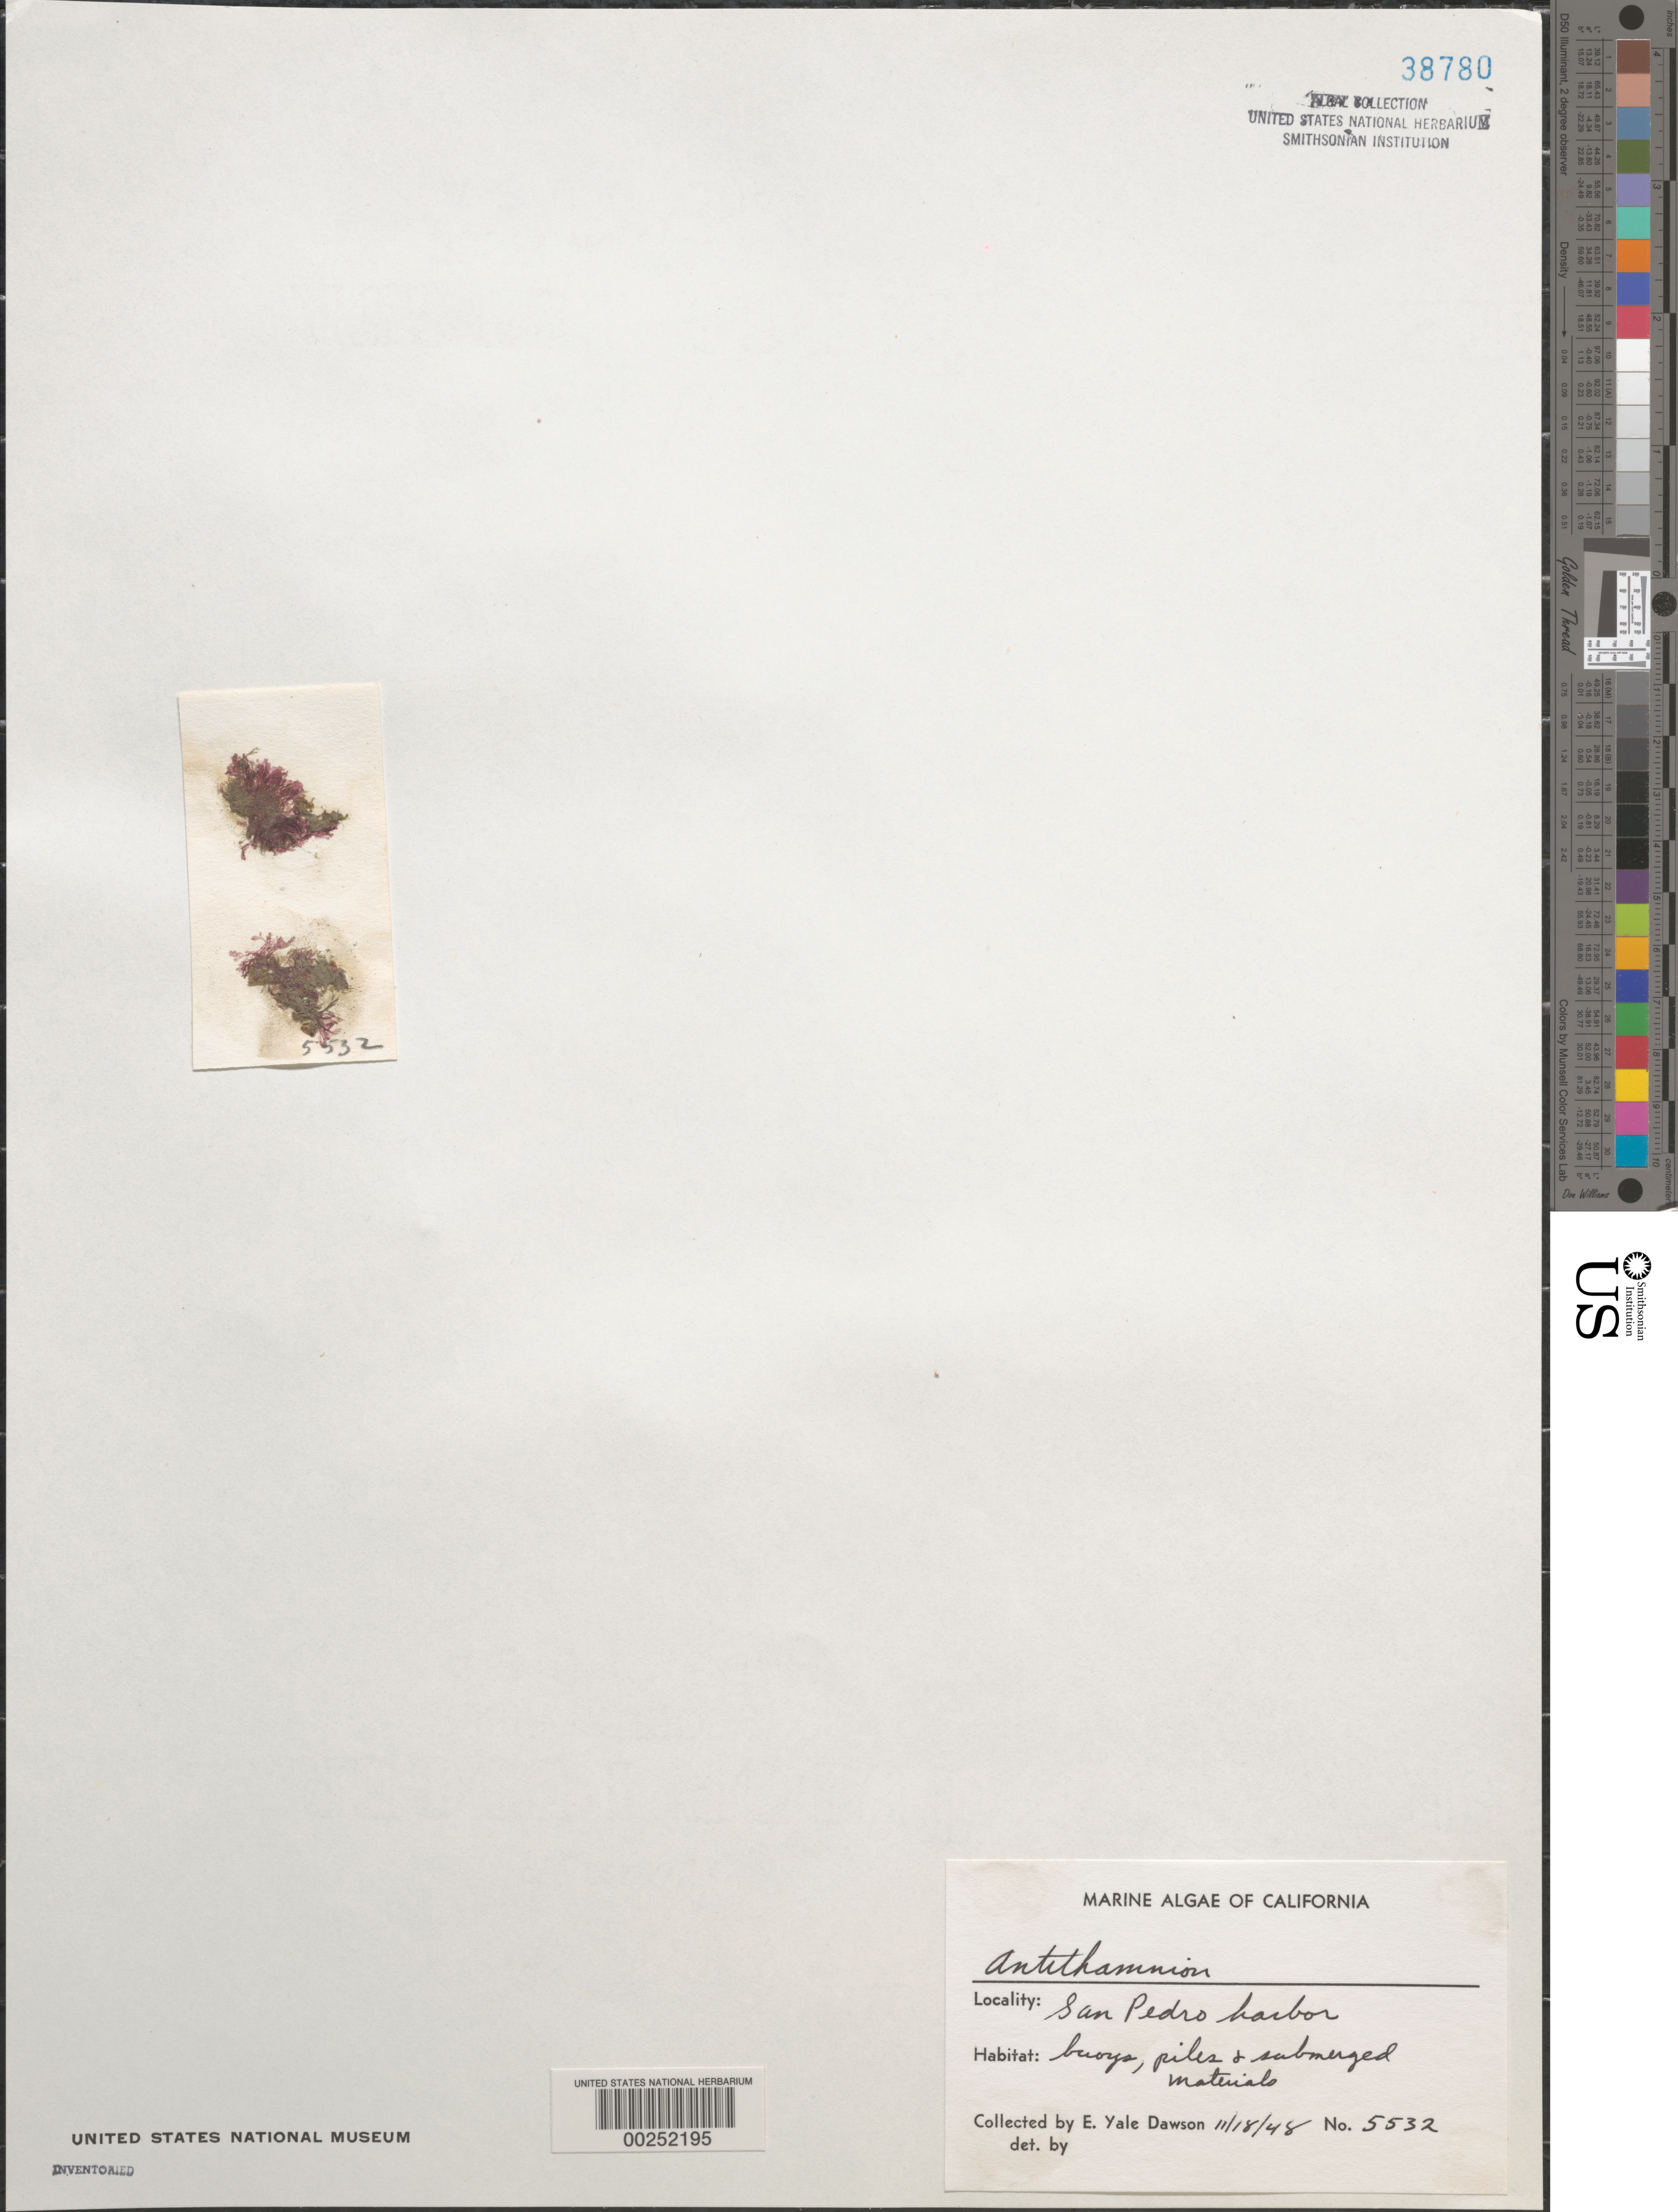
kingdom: Plantae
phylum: Rhodophyta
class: Florideophyceae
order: Ceramiales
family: Ceramiaceae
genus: Antithamnion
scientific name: Antithamnion sp.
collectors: E. Y. Dawson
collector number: EYD 5532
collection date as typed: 18 Nov 1948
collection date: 1948-11-18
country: United States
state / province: California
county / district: Los Angeles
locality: San Pedro Harbor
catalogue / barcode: US 38780